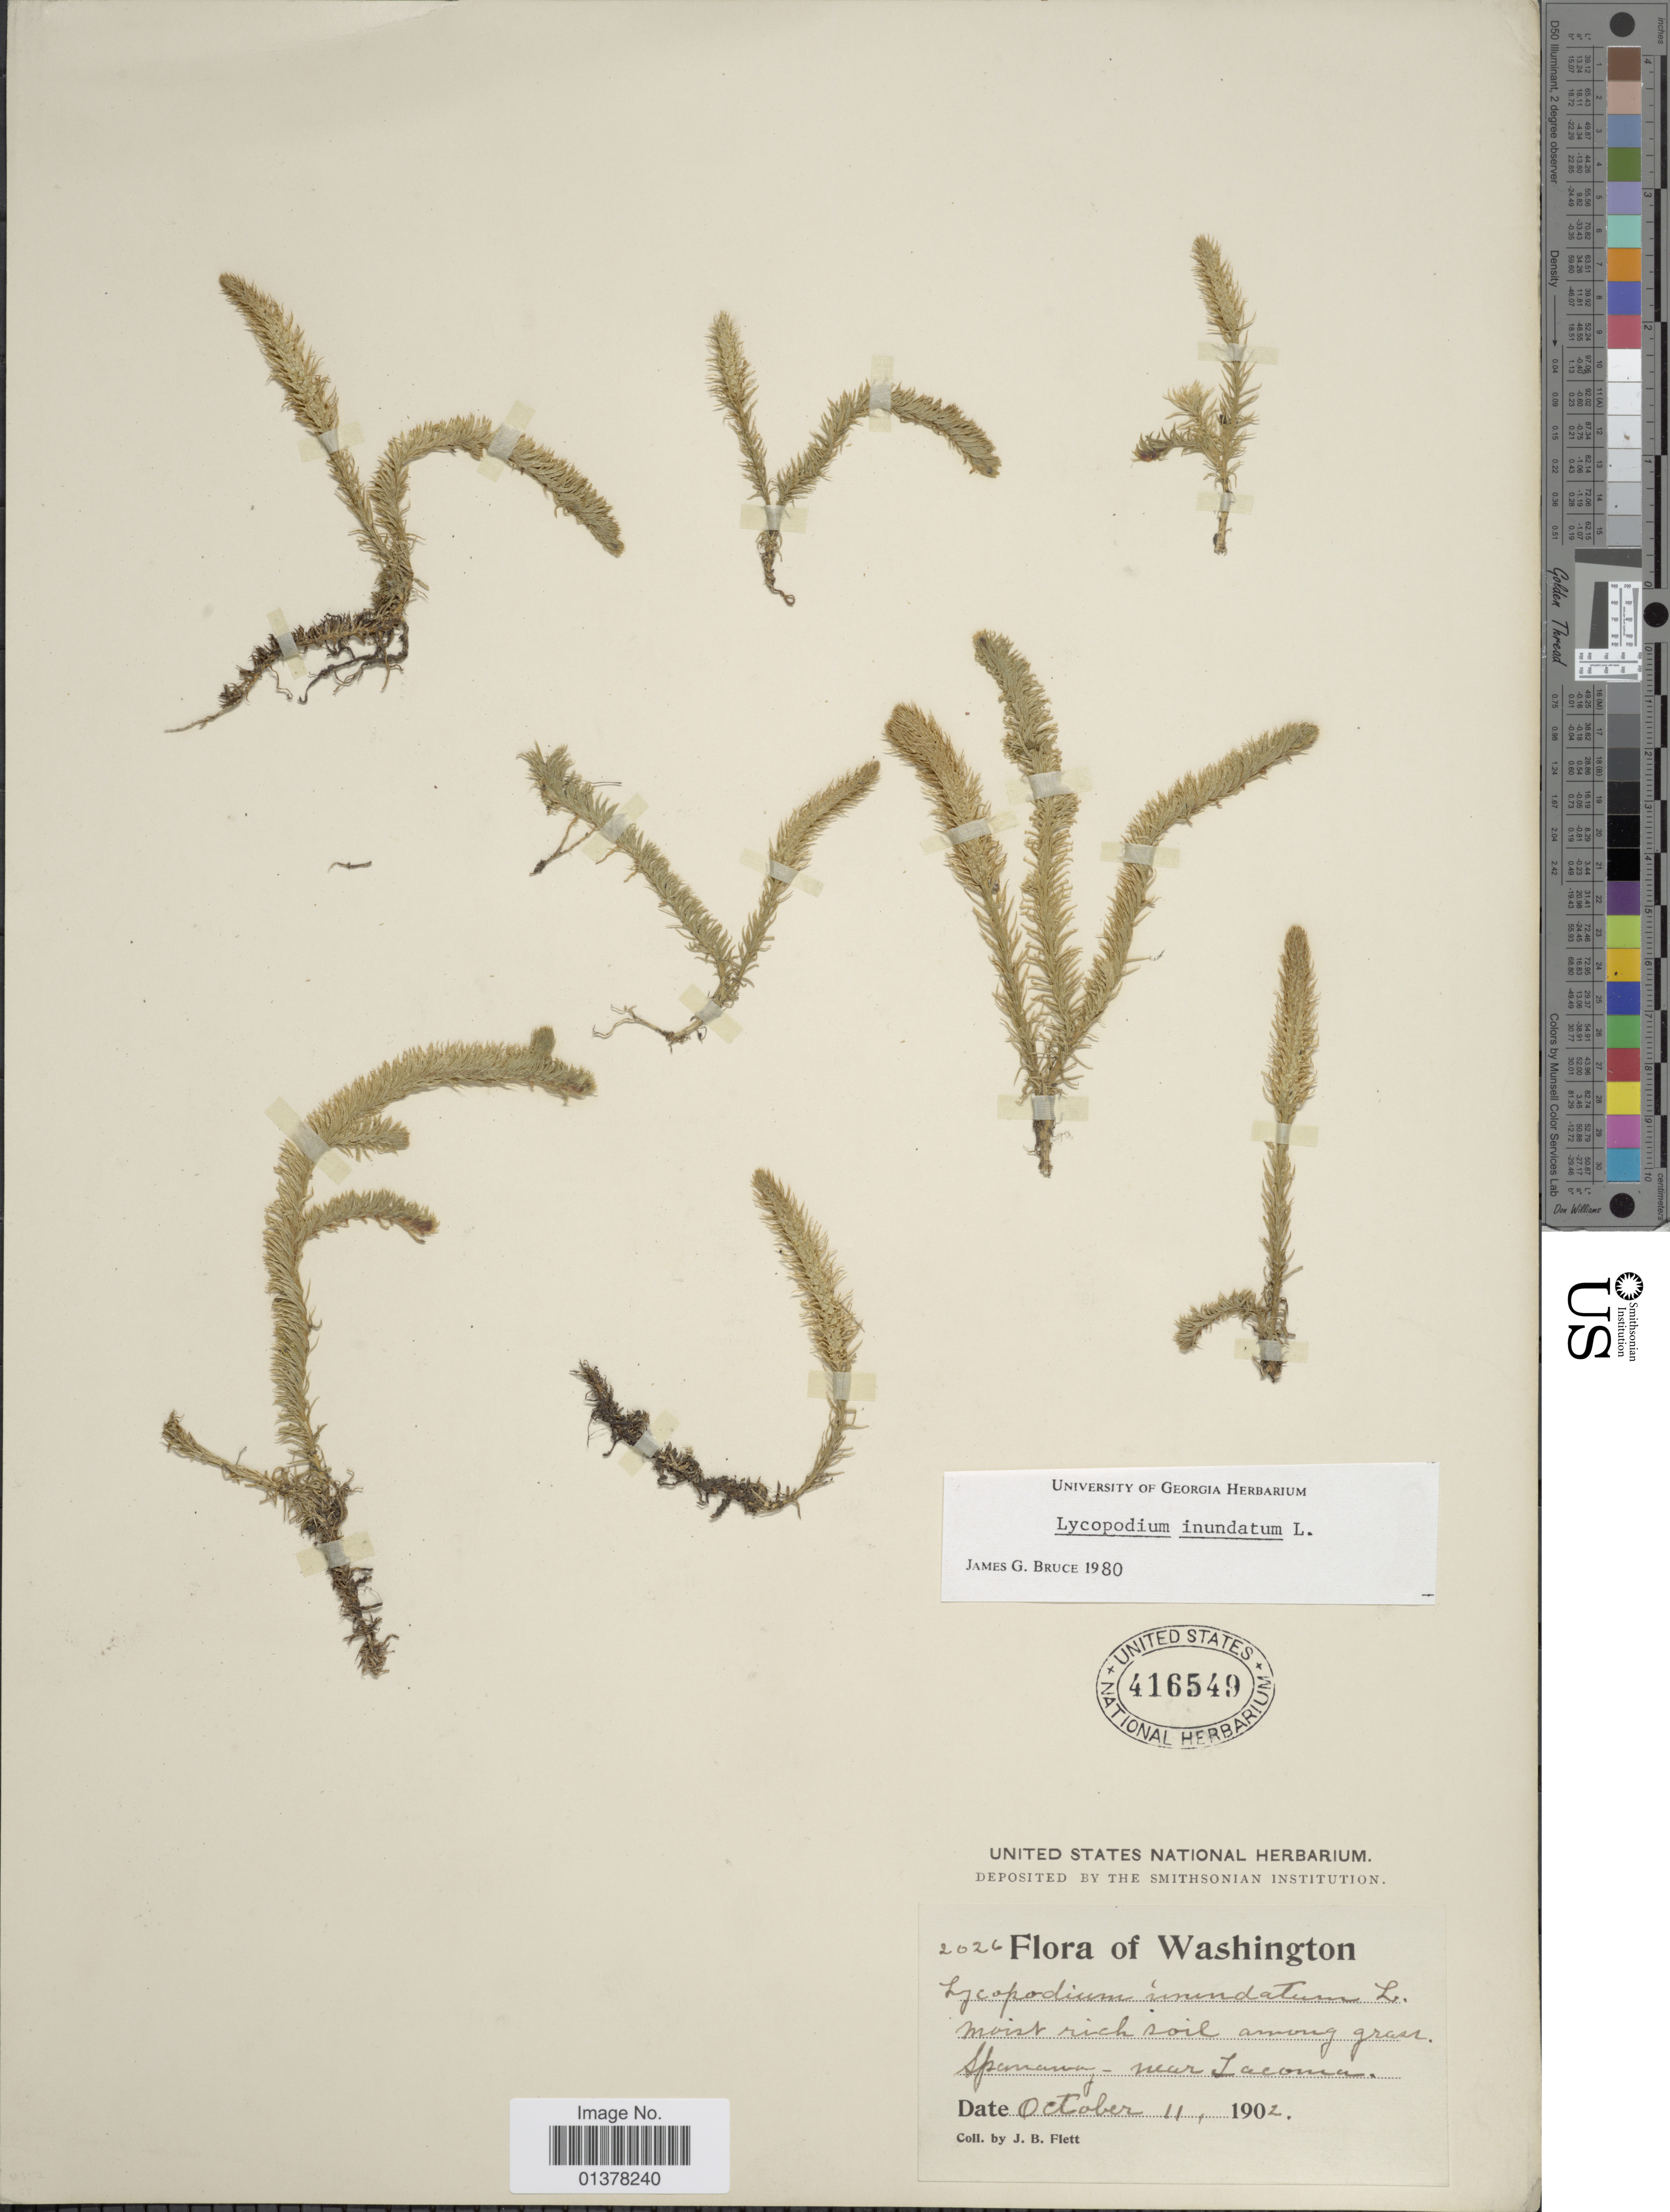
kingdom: Plantae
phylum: Tracheophyta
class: Lycopodiopsida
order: Lycopodiales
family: Lycopodiaceae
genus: Lycopodiella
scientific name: Lycopodiella inundata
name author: (L.) Holub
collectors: J. Flett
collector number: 2026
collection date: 1902-10-11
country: United States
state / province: Washington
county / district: Pierce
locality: Near Tacoma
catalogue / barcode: US 416549